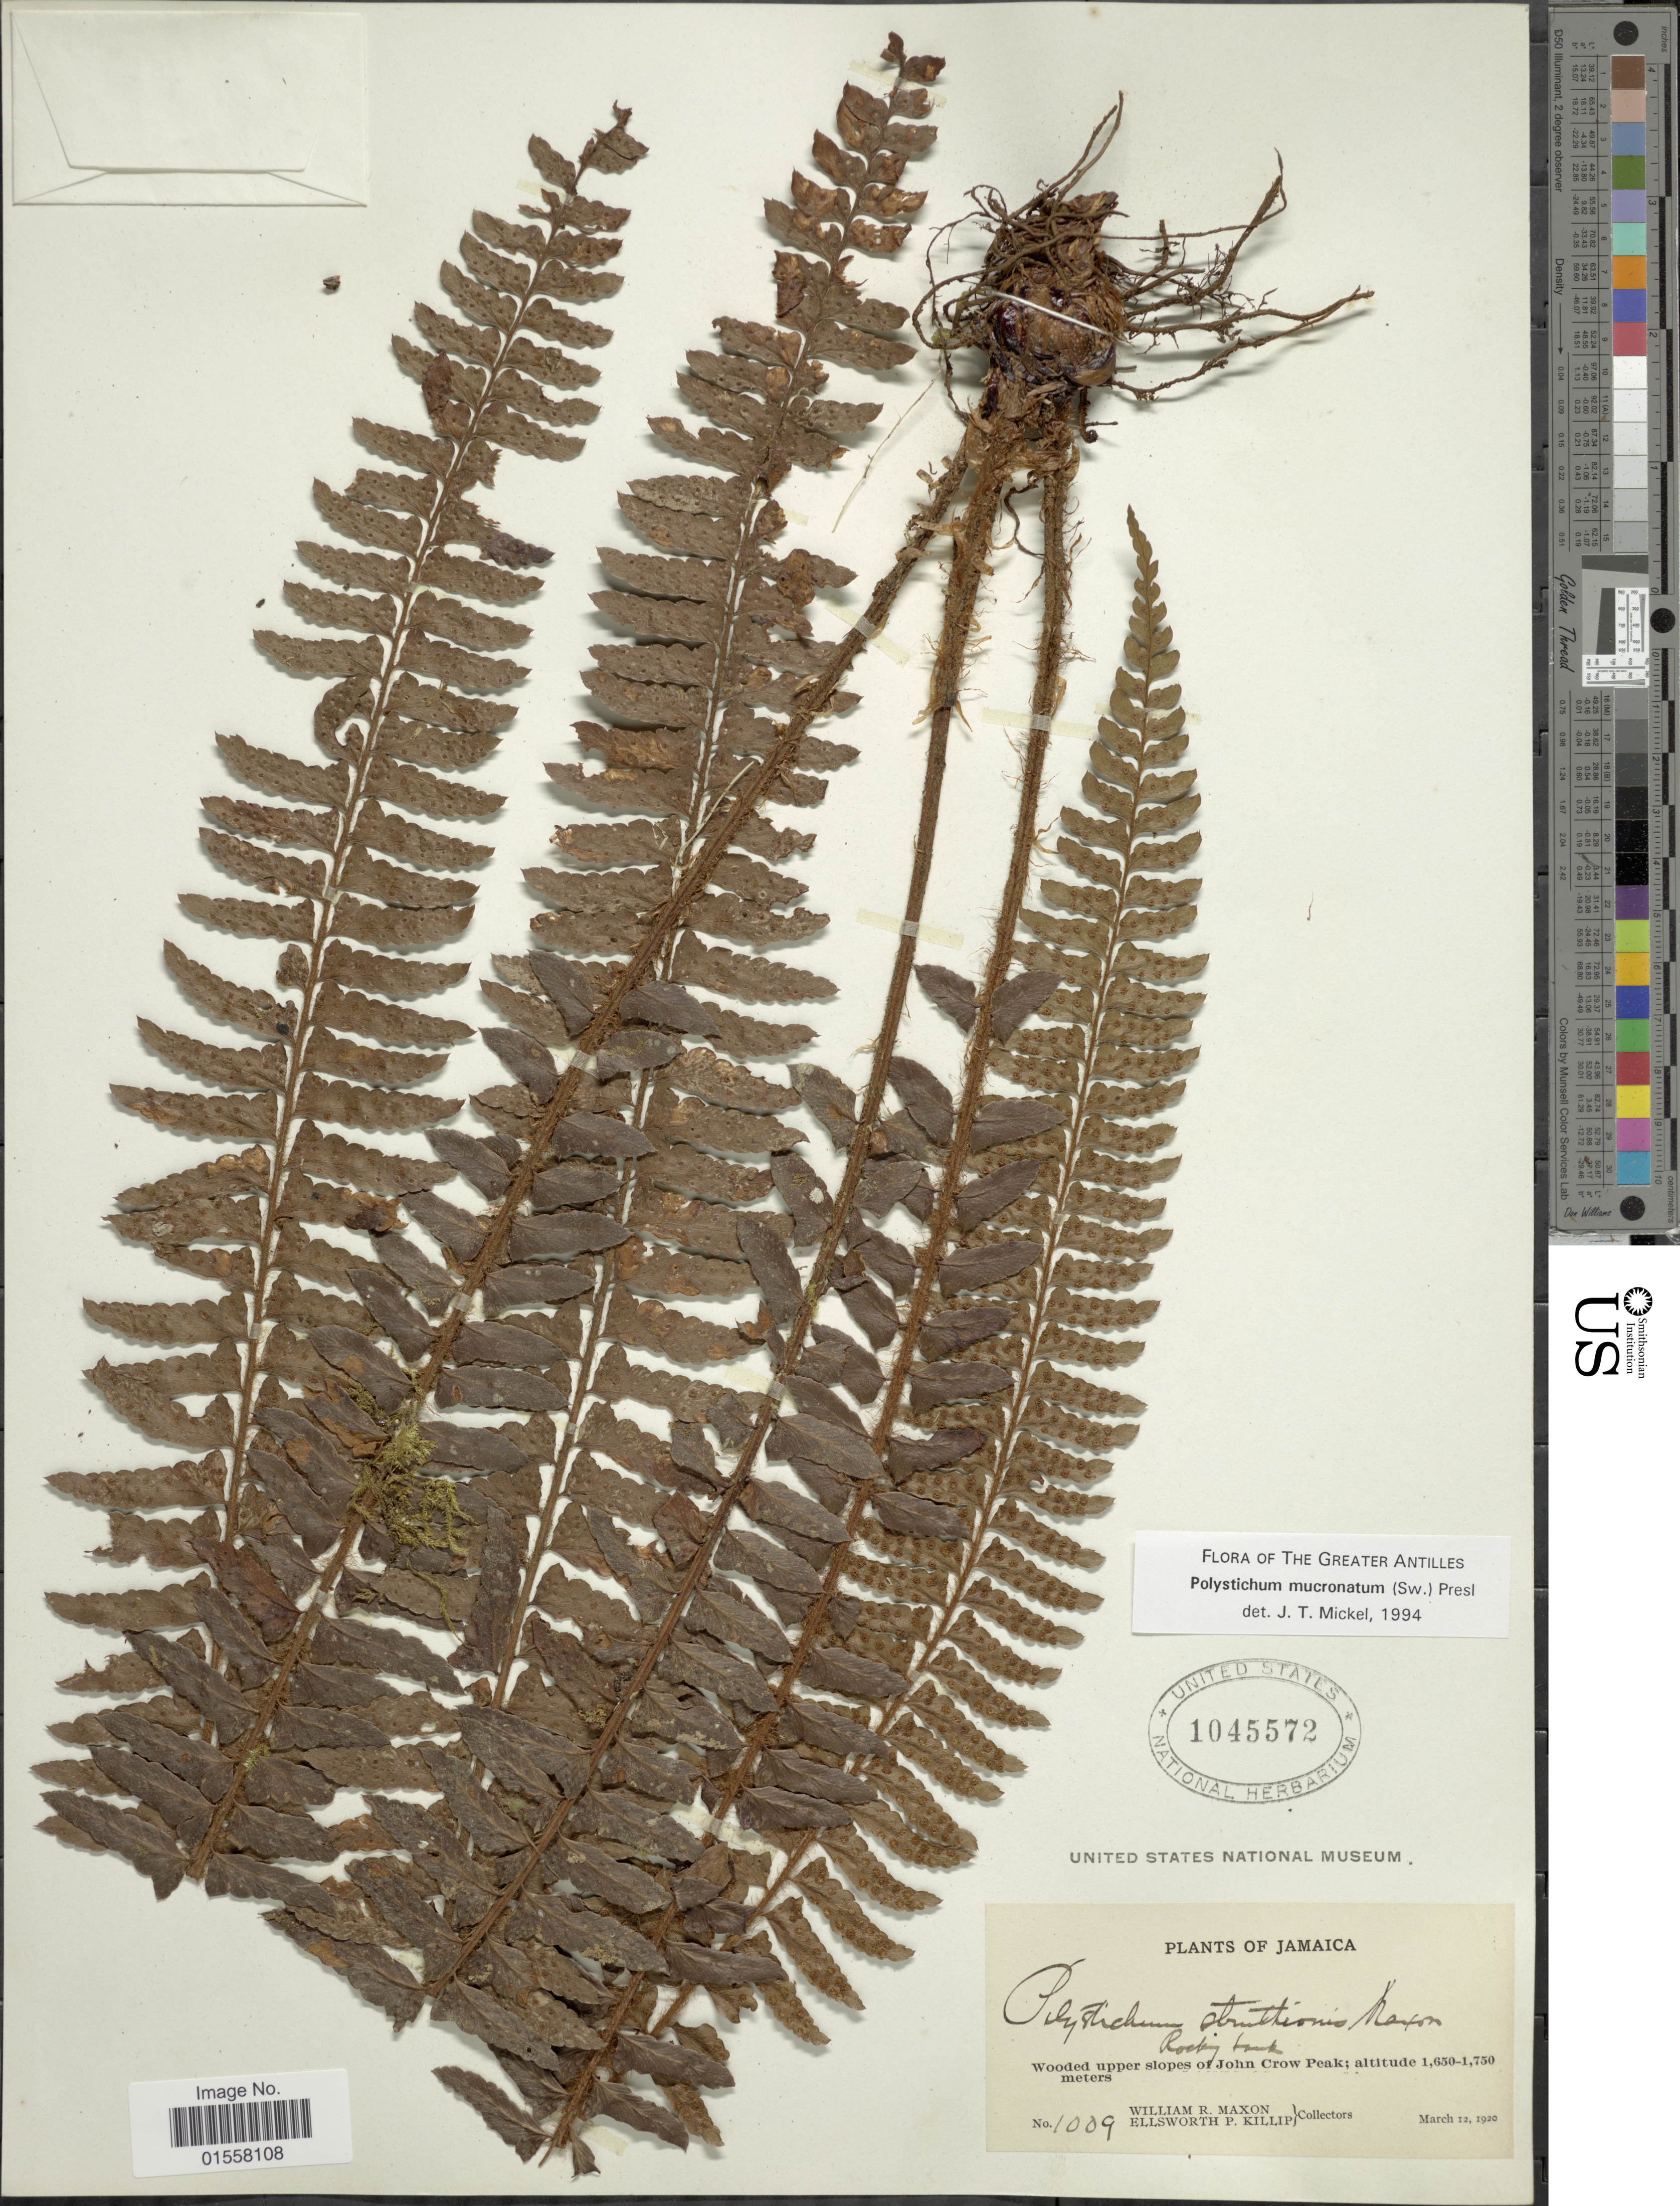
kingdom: Plantae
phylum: Tracheophyta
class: Polypodiopsida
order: Polypodiales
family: Dryopteridaceae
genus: Polystichum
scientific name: Polystichum mucronatum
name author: (Sw.) C. Presl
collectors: W. R. Maxon & E. P. Killip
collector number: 1009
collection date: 1920-03-12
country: Jamaica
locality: Jamaica. Wooded upper slopes of John Crow Peak.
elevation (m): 1650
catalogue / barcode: US 1045572